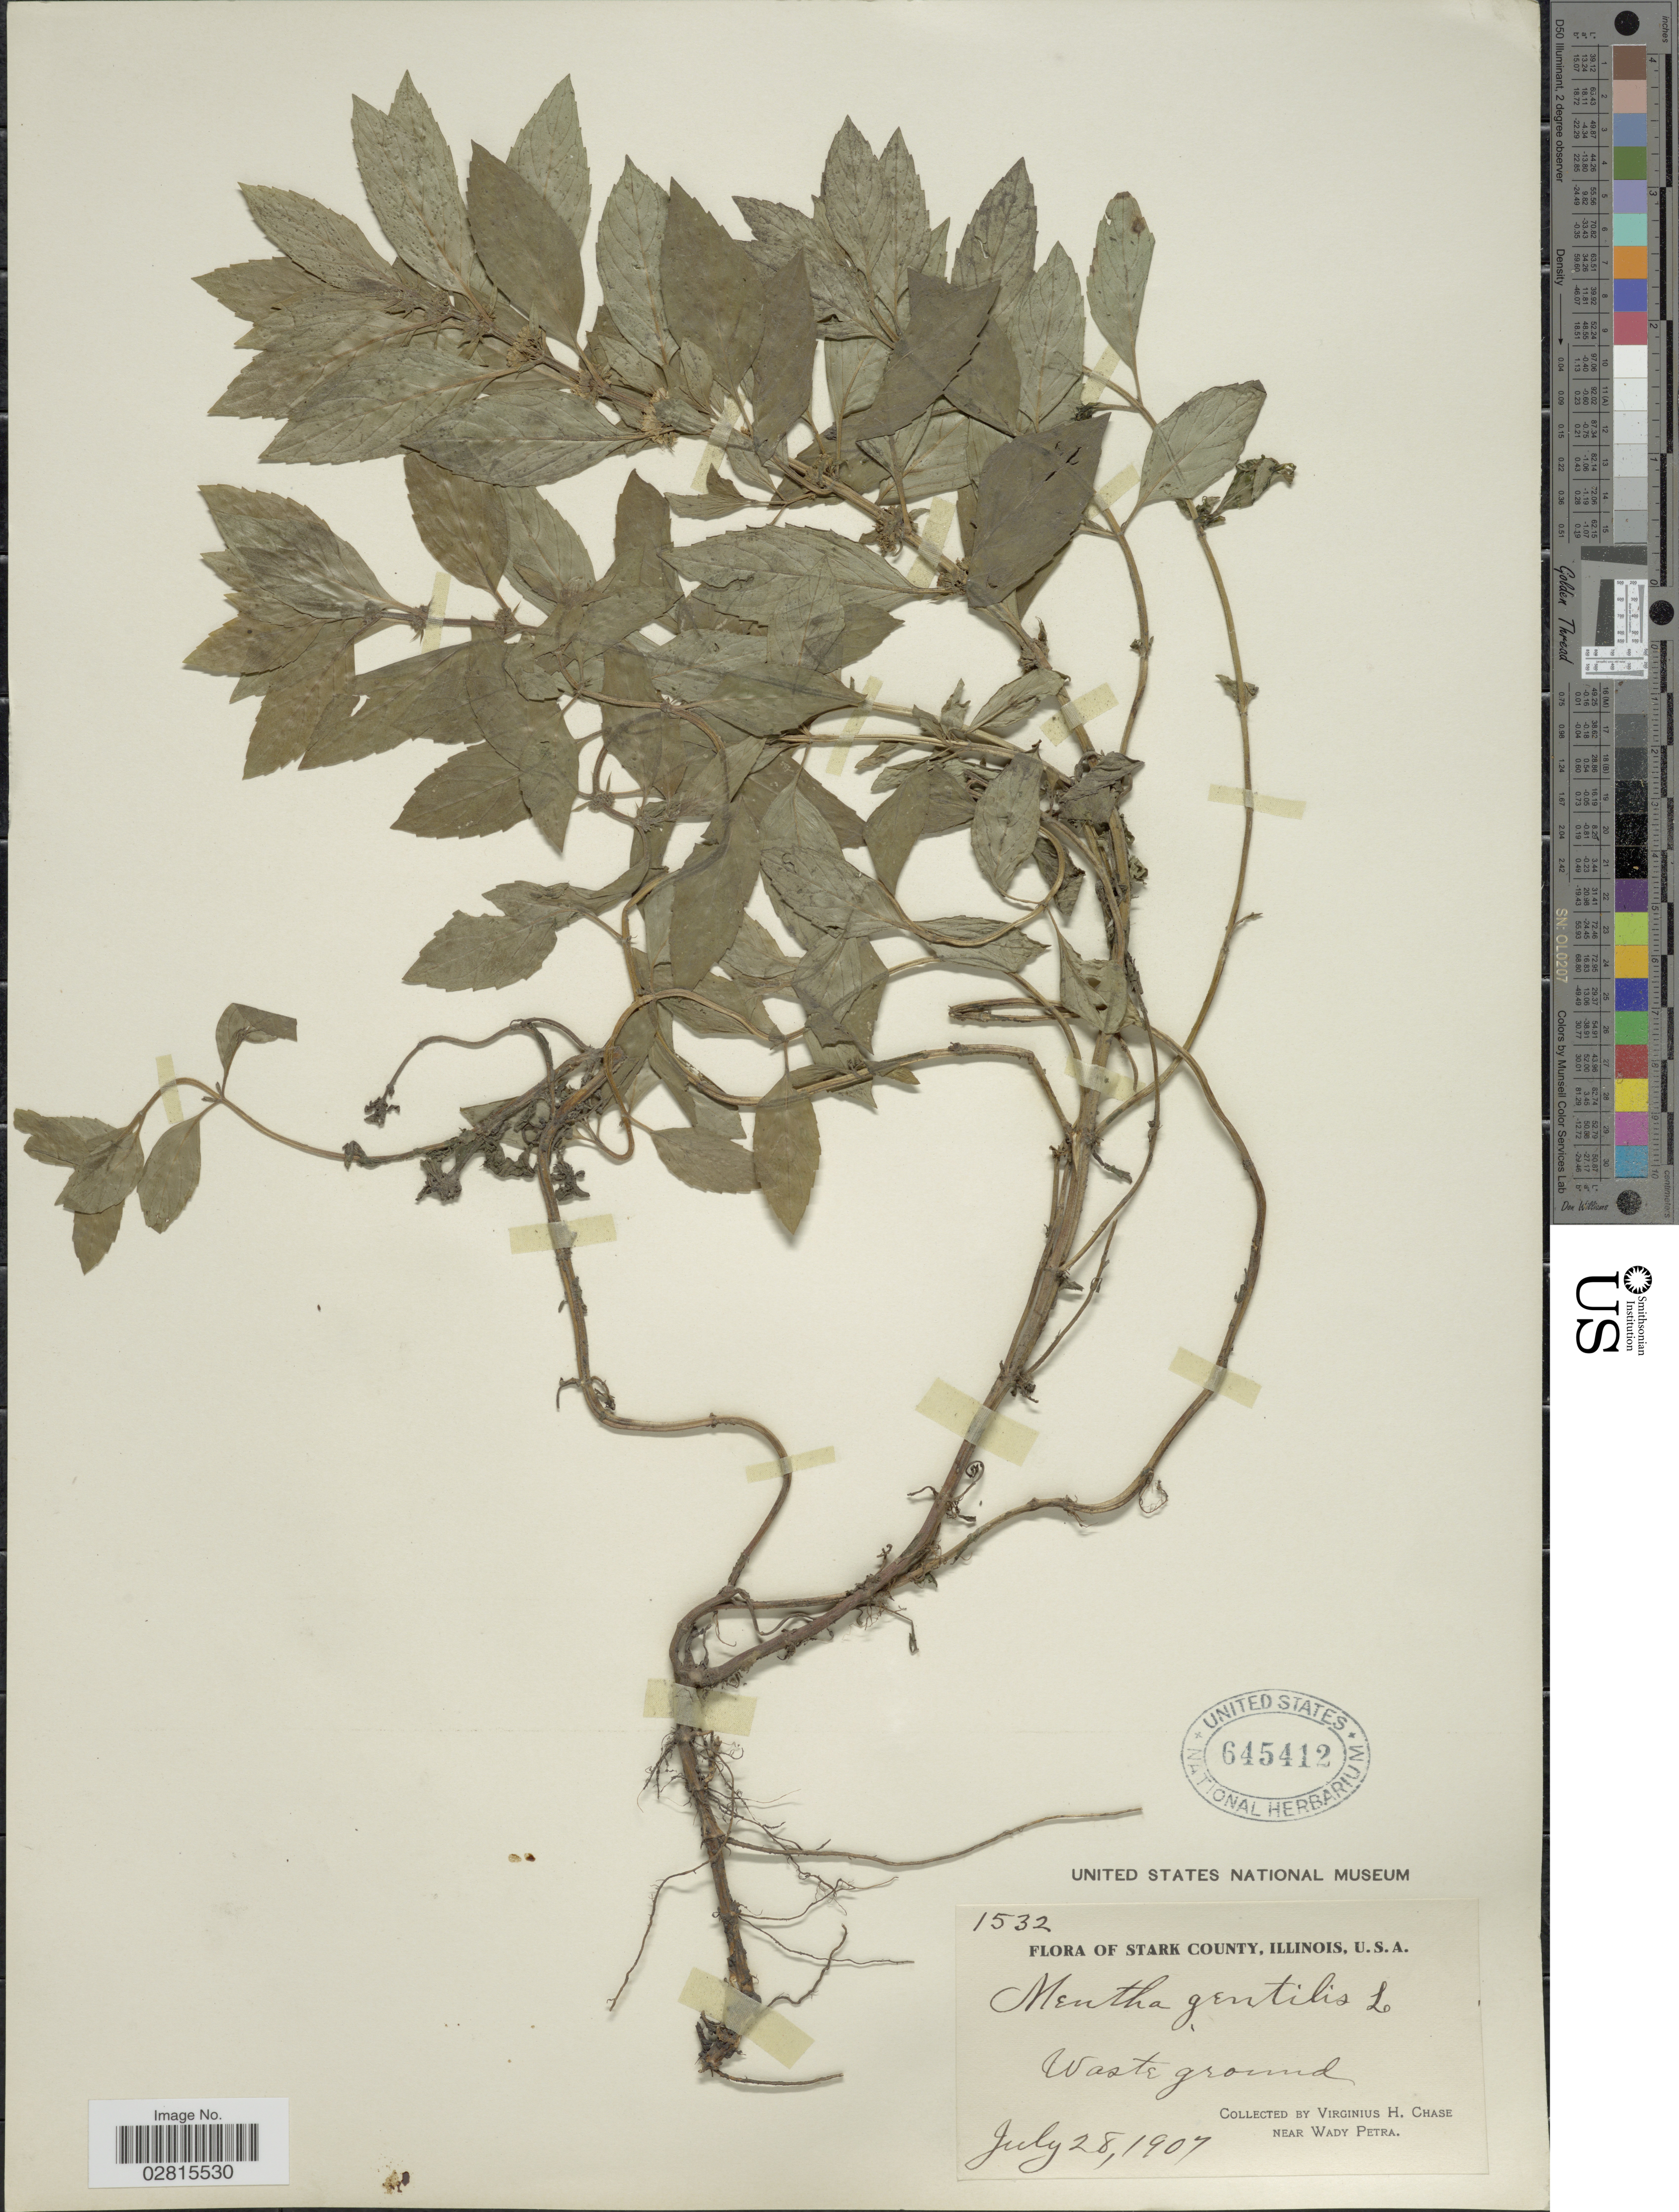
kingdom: Plantae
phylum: Tracheophyta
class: Magnoliopsida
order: Lamiales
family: Lamiaceae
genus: Mentha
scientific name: Mentha x gentilis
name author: L.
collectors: V. H. Chase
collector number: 1532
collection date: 1907-07-28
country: United States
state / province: Illinois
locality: Stark County, U.S.A., near Wady Petra.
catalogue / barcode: US 645412